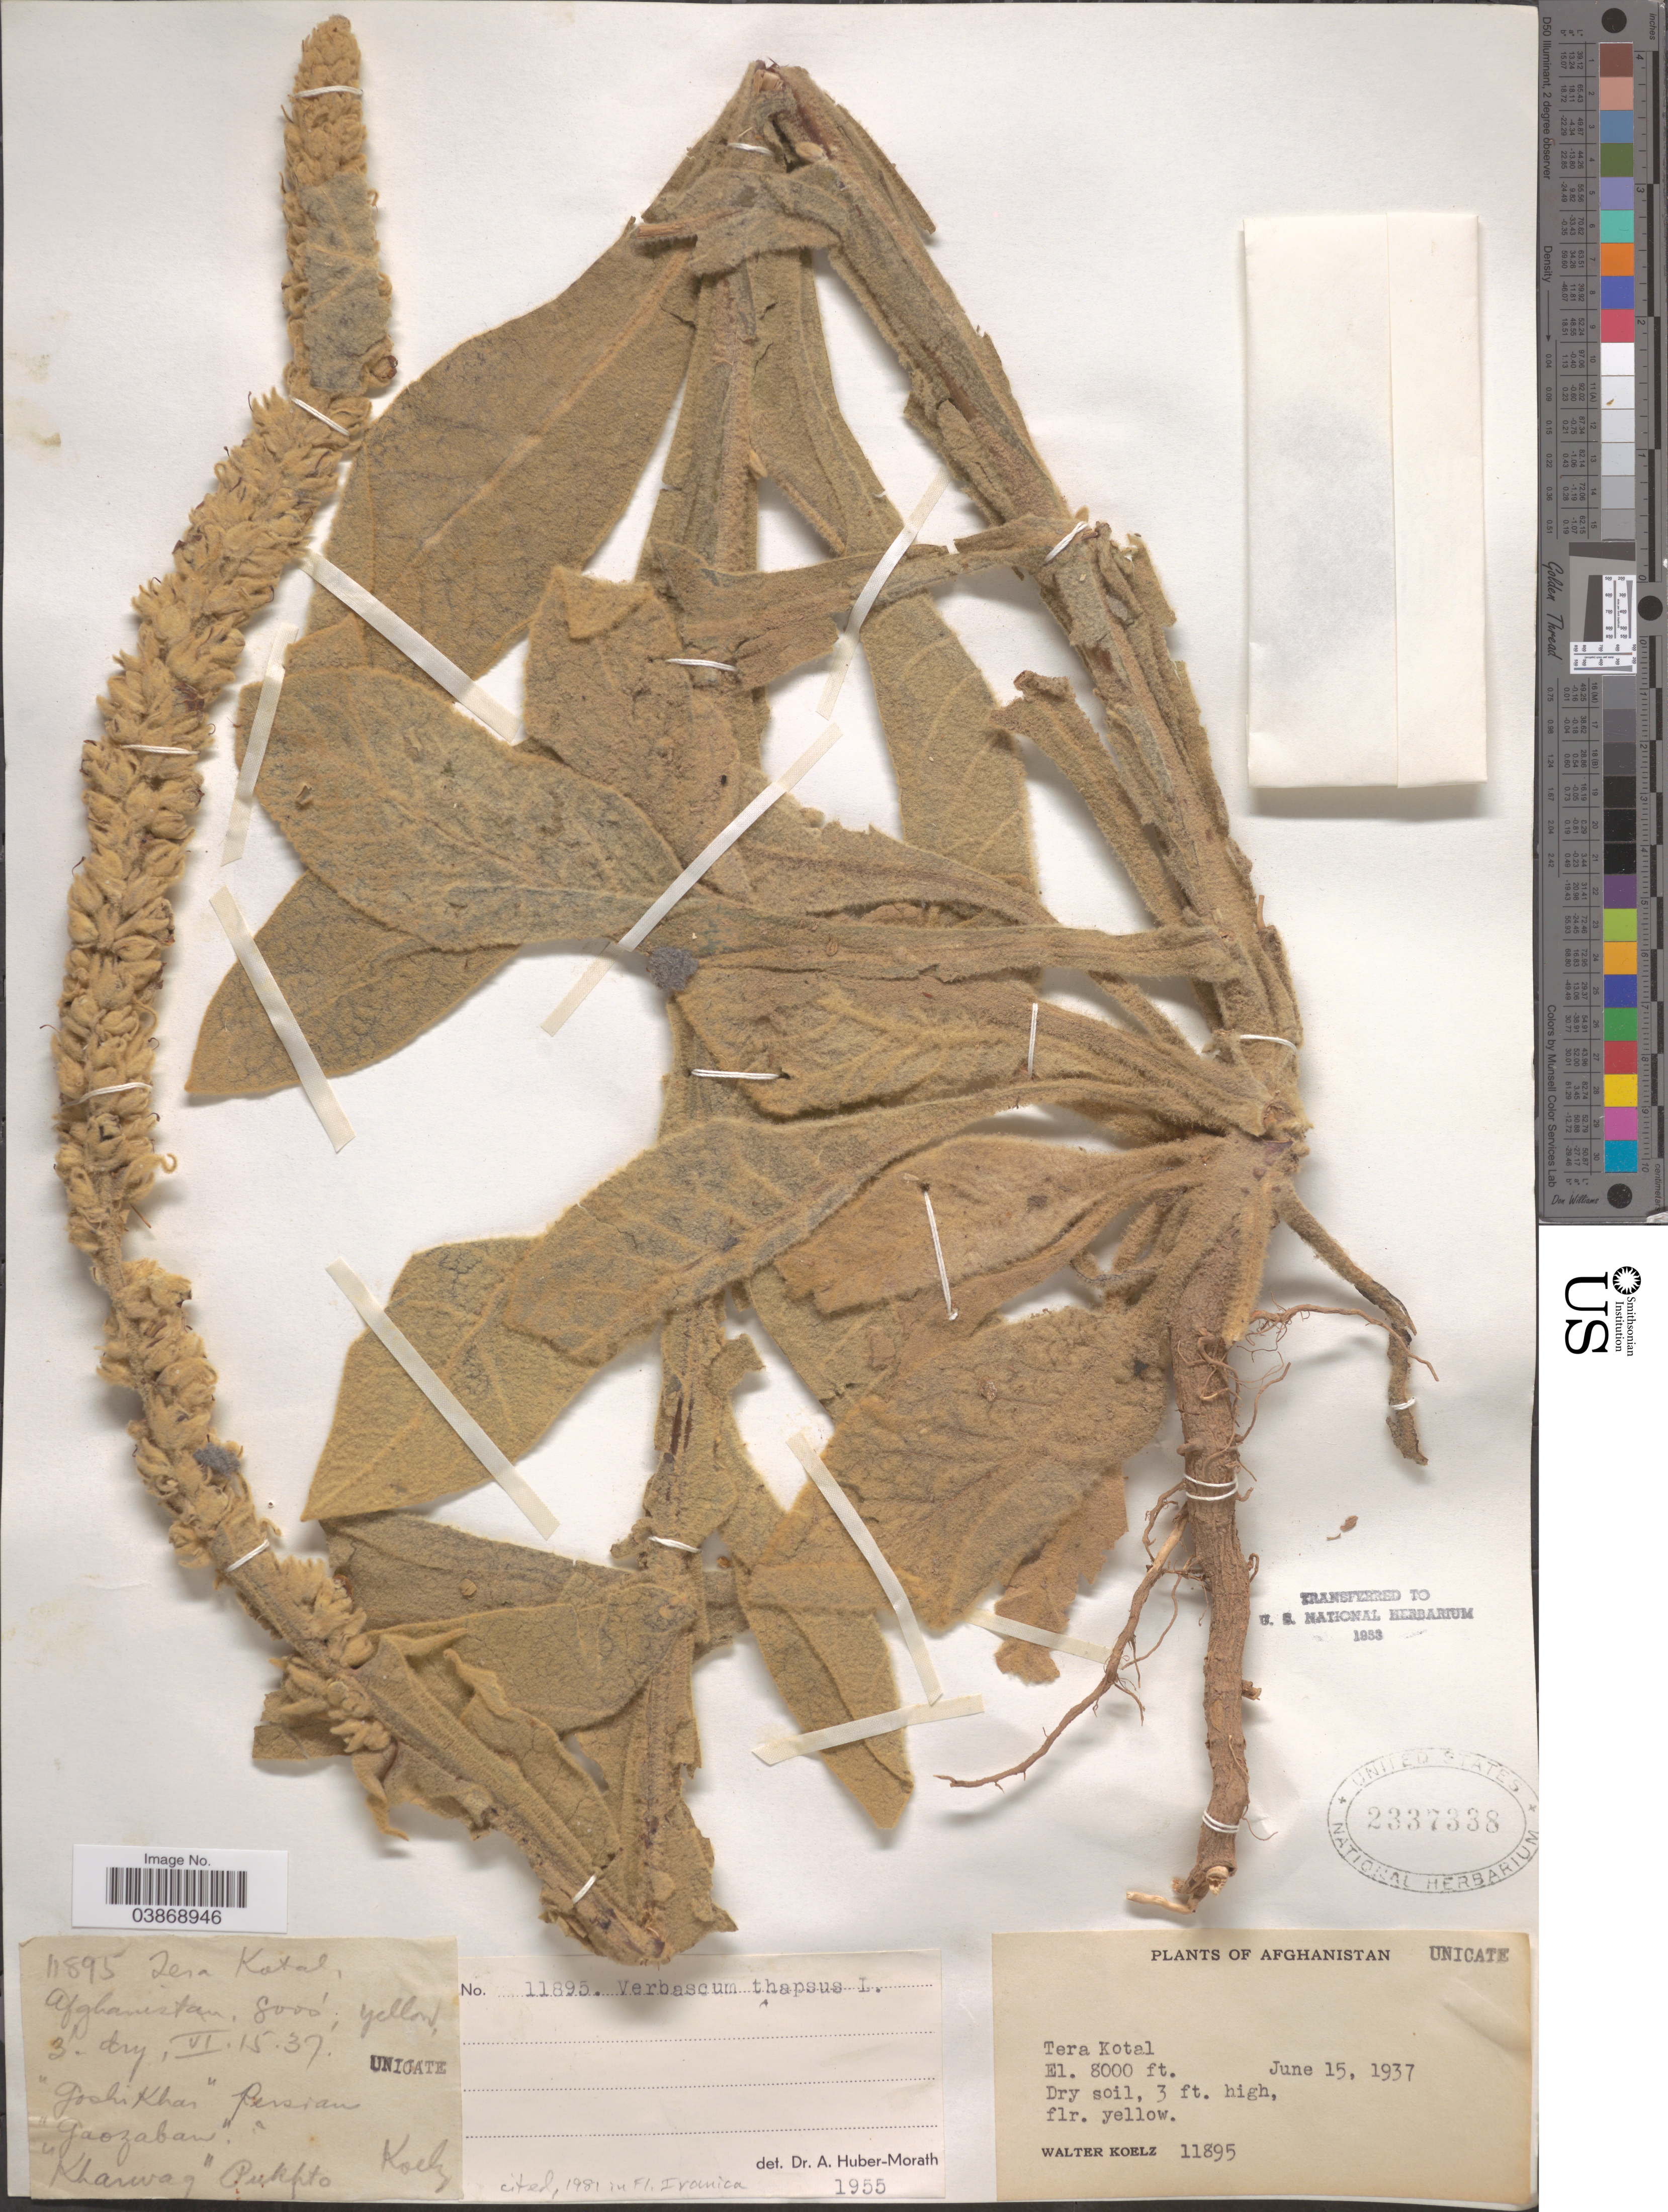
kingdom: Plantae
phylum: Tracheophyta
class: Magnoliopsida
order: Lamiales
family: Scrophulariaceae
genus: Verbascum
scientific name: Verbascum thapsus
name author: L.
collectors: W. N. Koelz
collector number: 11895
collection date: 1937-06-15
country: Afghanistan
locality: Tera Kotal.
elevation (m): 2438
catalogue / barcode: US 2337338